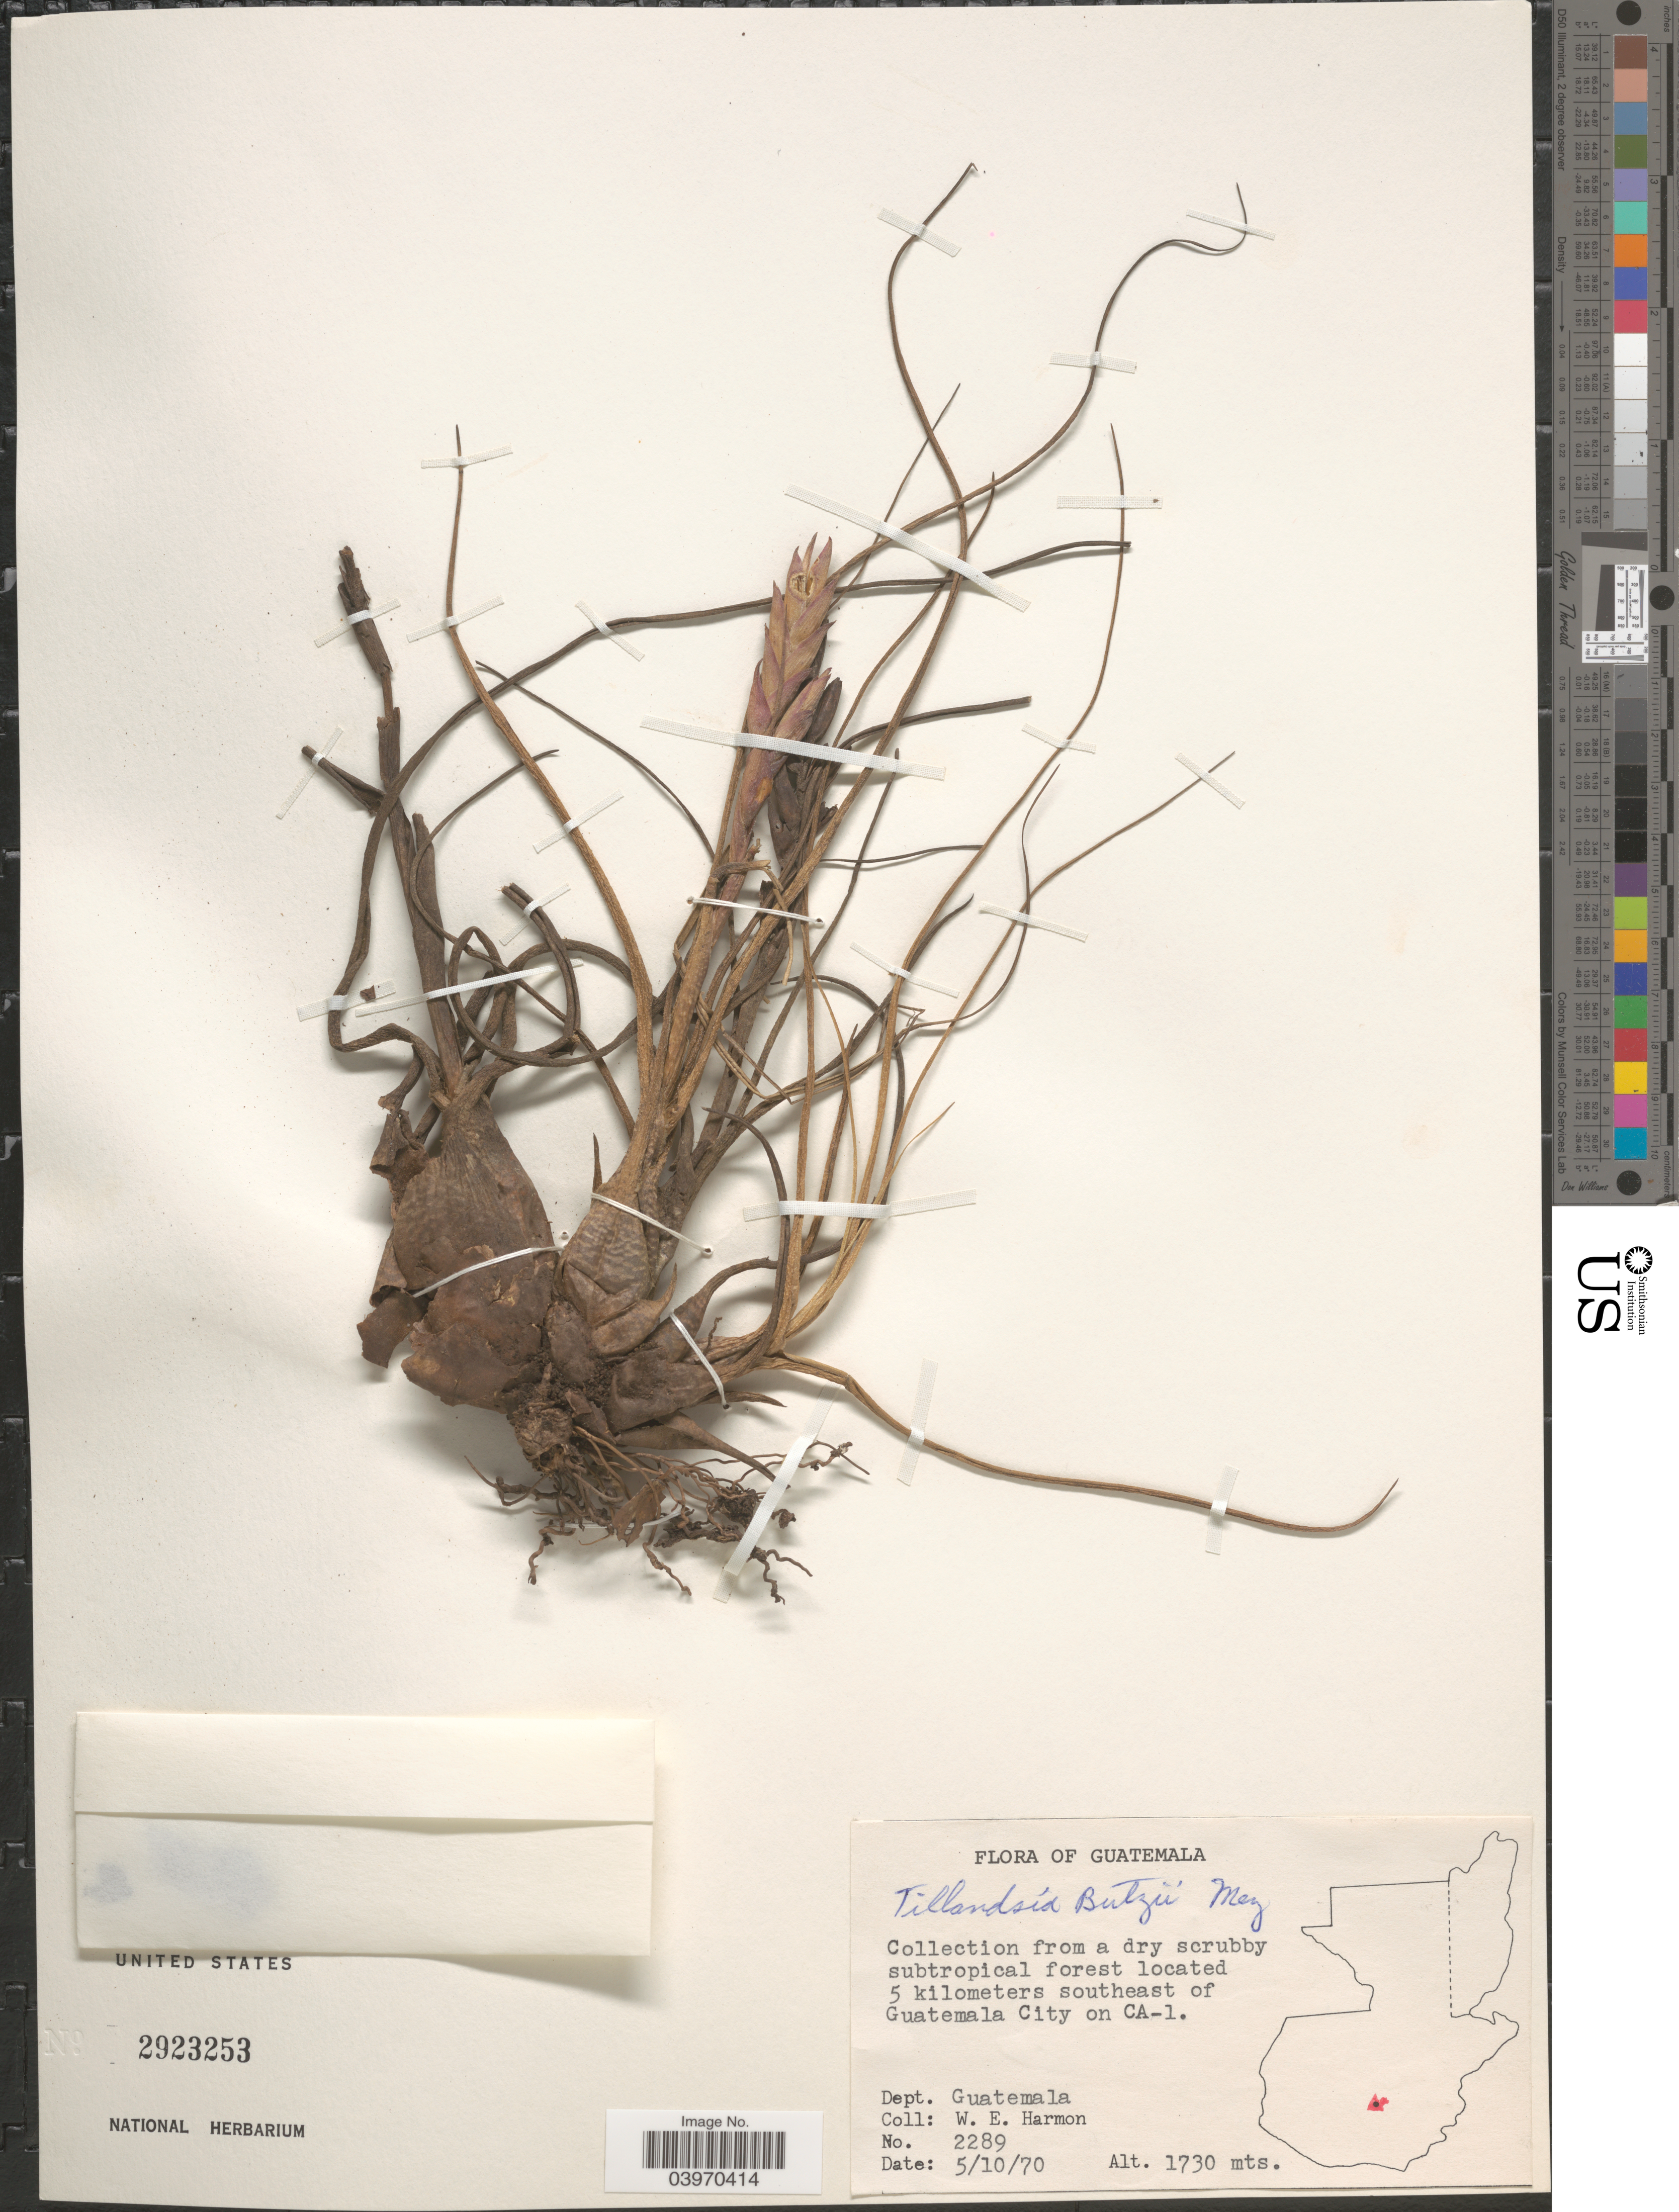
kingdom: Plantae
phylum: Tracheophyta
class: Liliopsida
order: Poales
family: Bromeliaceae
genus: Tillandsia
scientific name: Tillandsia butzii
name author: Mez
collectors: W. E. Harmon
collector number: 2289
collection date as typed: Transcribed d/m/y: 5/10/70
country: Guatemala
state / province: Guatemala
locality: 5 kilometers southeast of Guatemala City on CA-1. Dept. Guatemala.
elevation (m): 1730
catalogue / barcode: US 2923253